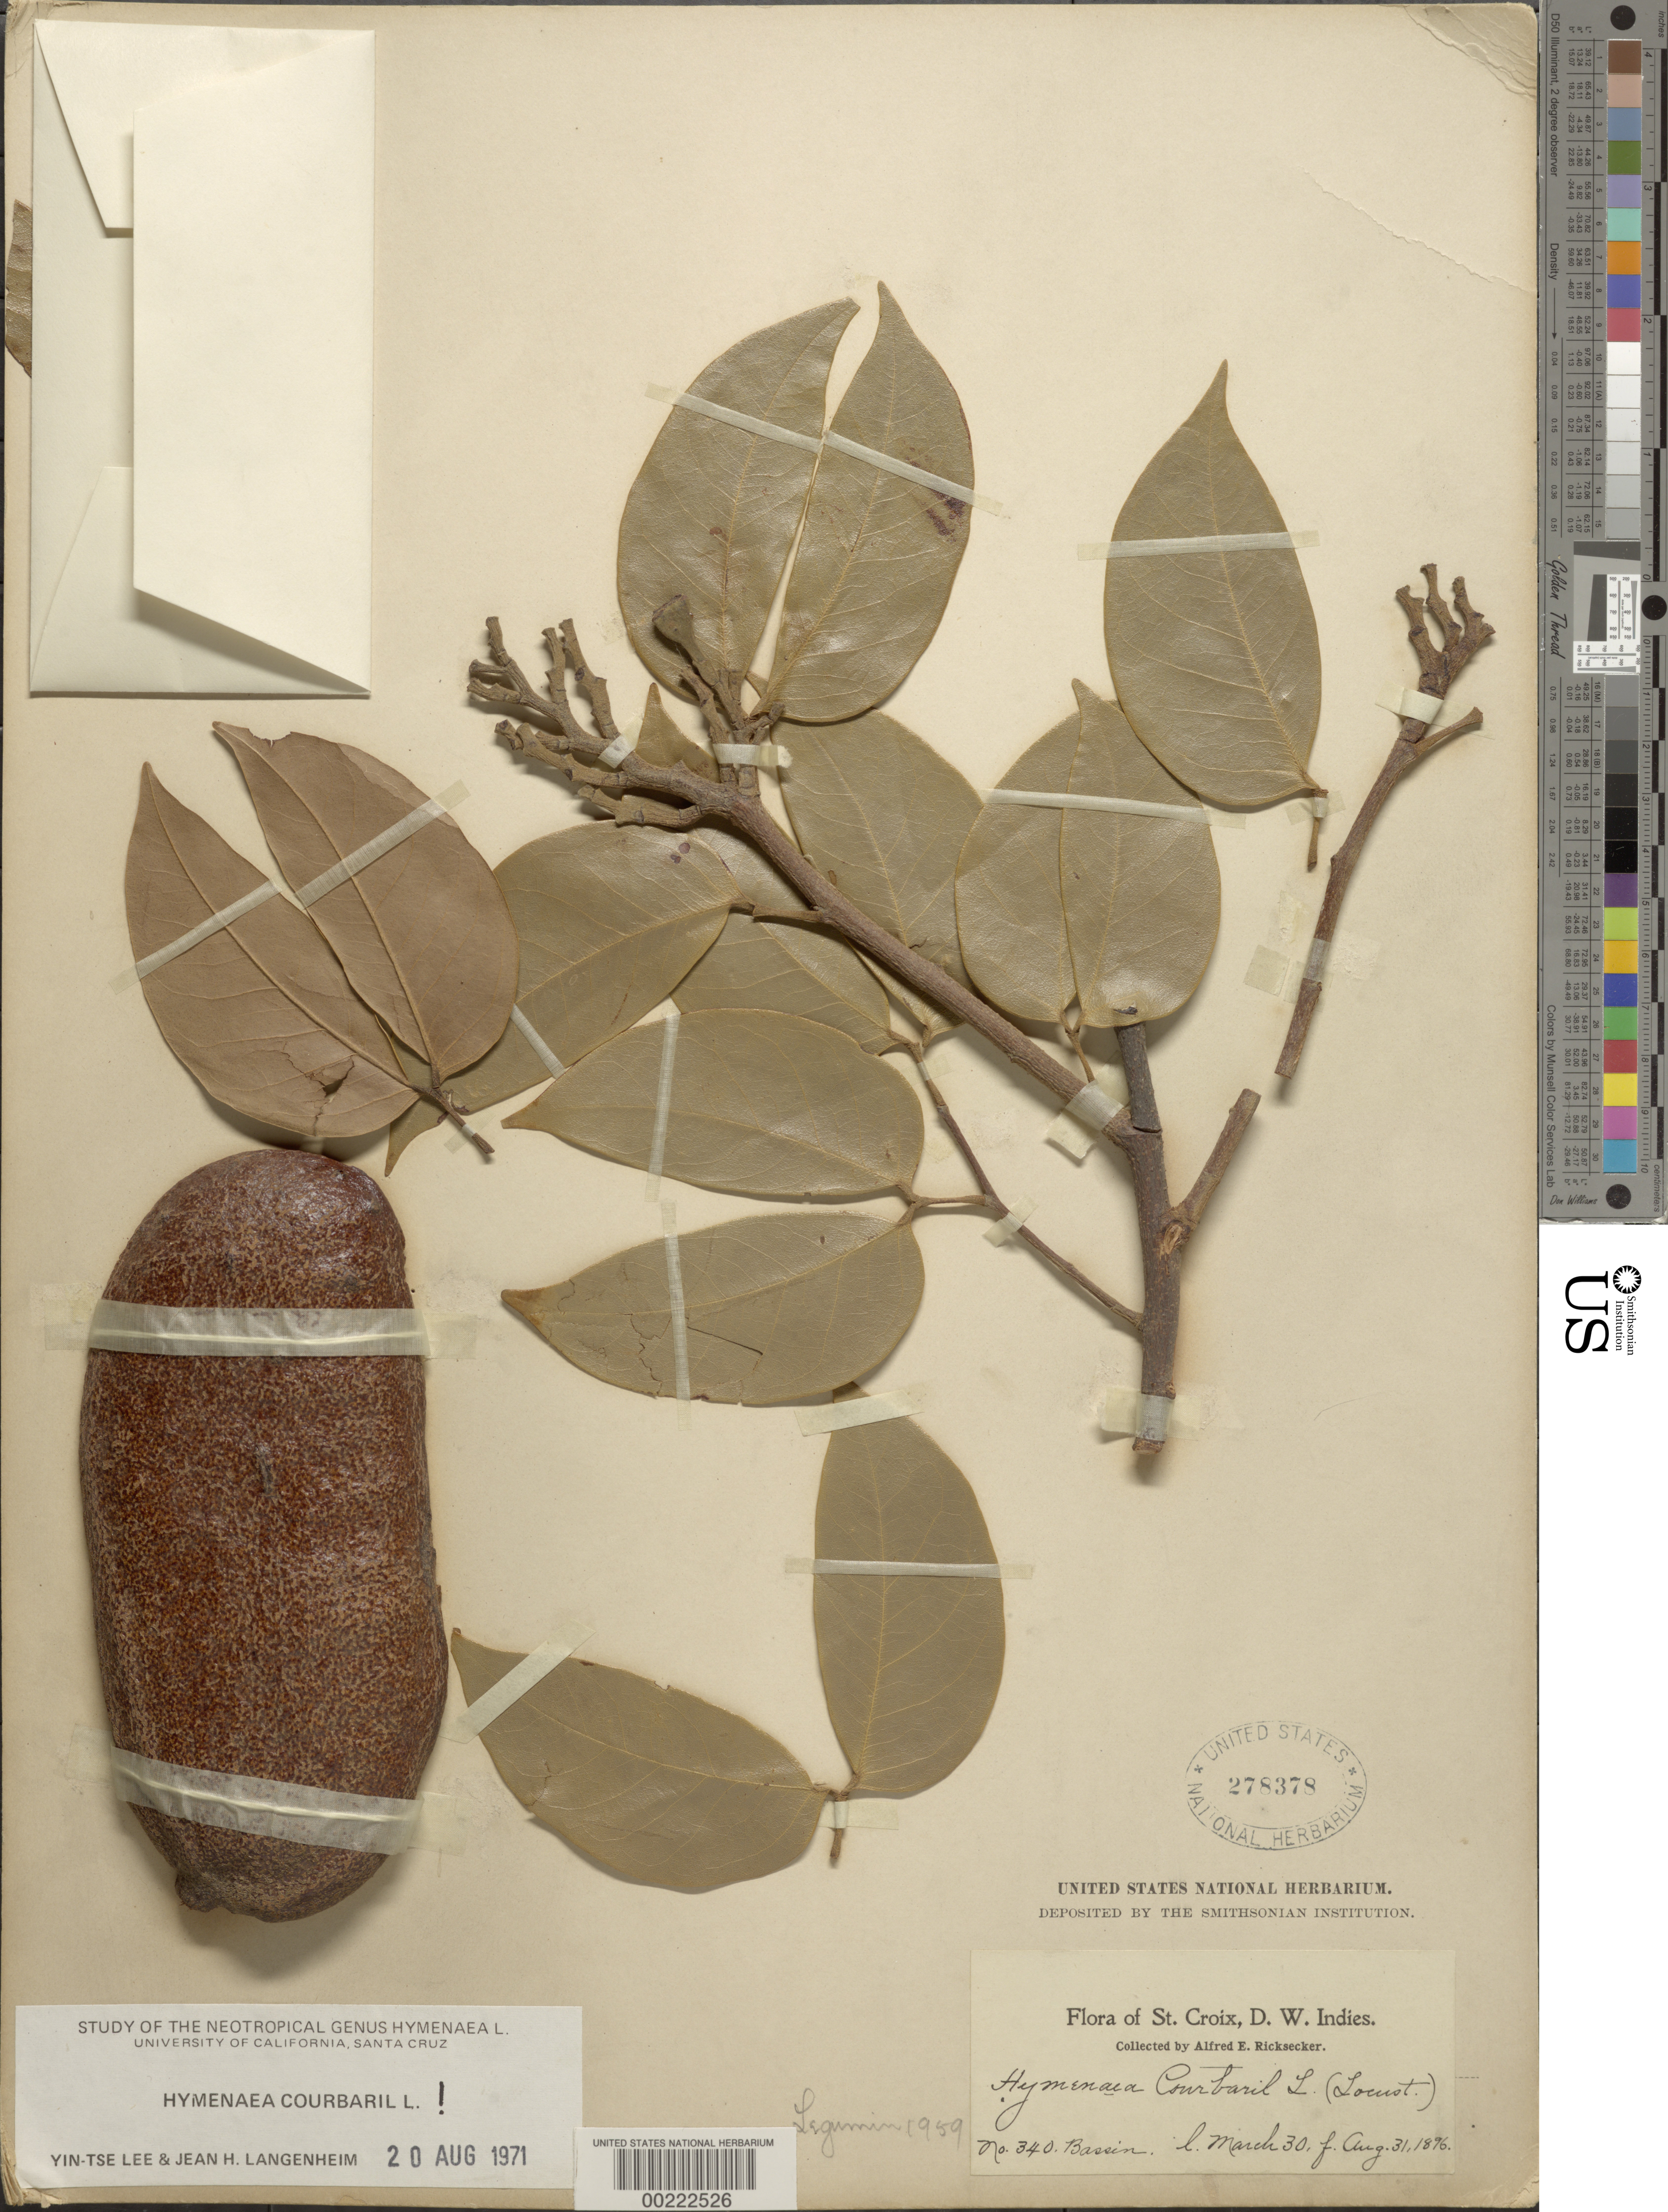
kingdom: Plantae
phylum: Tracheophyta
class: Magnoliopsida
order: Fabales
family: Fabaceae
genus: Hymenaea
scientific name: Hymenaea courbaril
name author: L.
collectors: A. E. Ricksecker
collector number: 340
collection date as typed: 31 Aug 1896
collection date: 1896-08-31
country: U.S. Virgin Islands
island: St. Croix Island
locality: Bassin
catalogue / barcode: US 278378